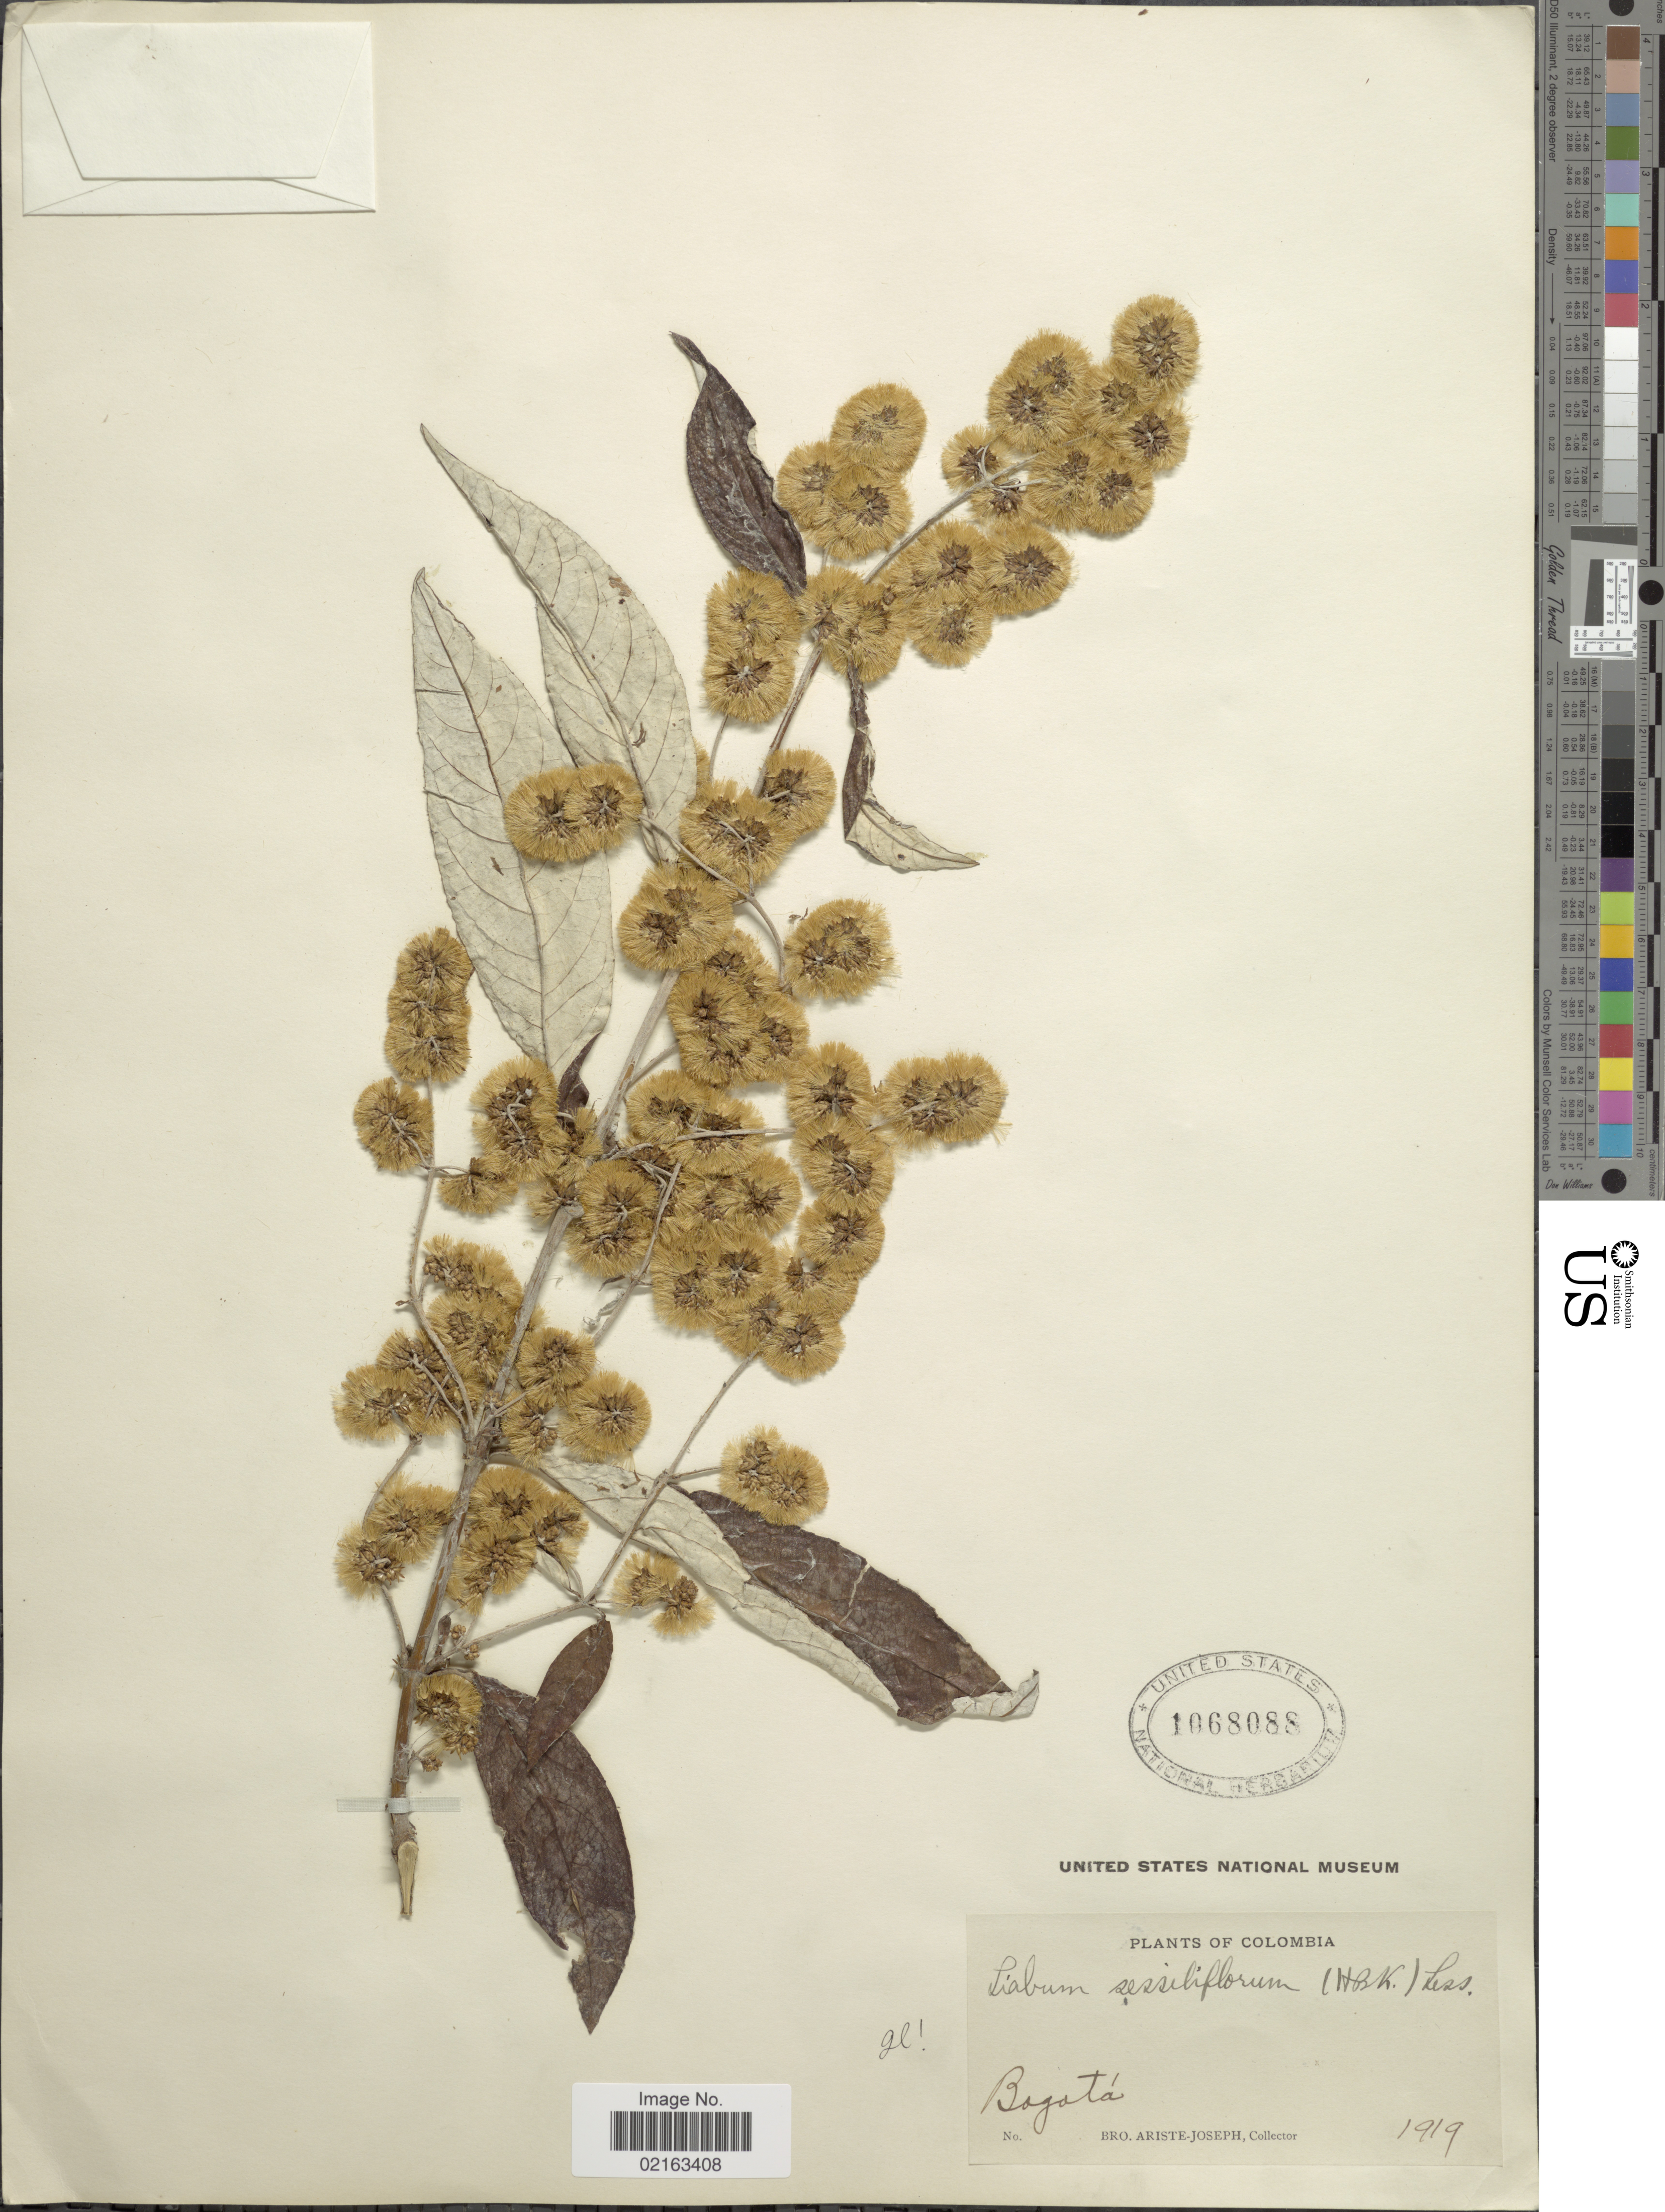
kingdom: Plantae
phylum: Tracheophyta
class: Magnoliopsida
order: Asterales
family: Asteraceae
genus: Oligactis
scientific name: Oligactis sessiliflora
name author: (Kunth) H. Rob. & Brettell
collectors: Bro. Ariste-Joseph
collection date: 1919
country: Colombia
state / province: Bogota D.C.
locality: Bogotá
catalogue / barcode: US 1068088